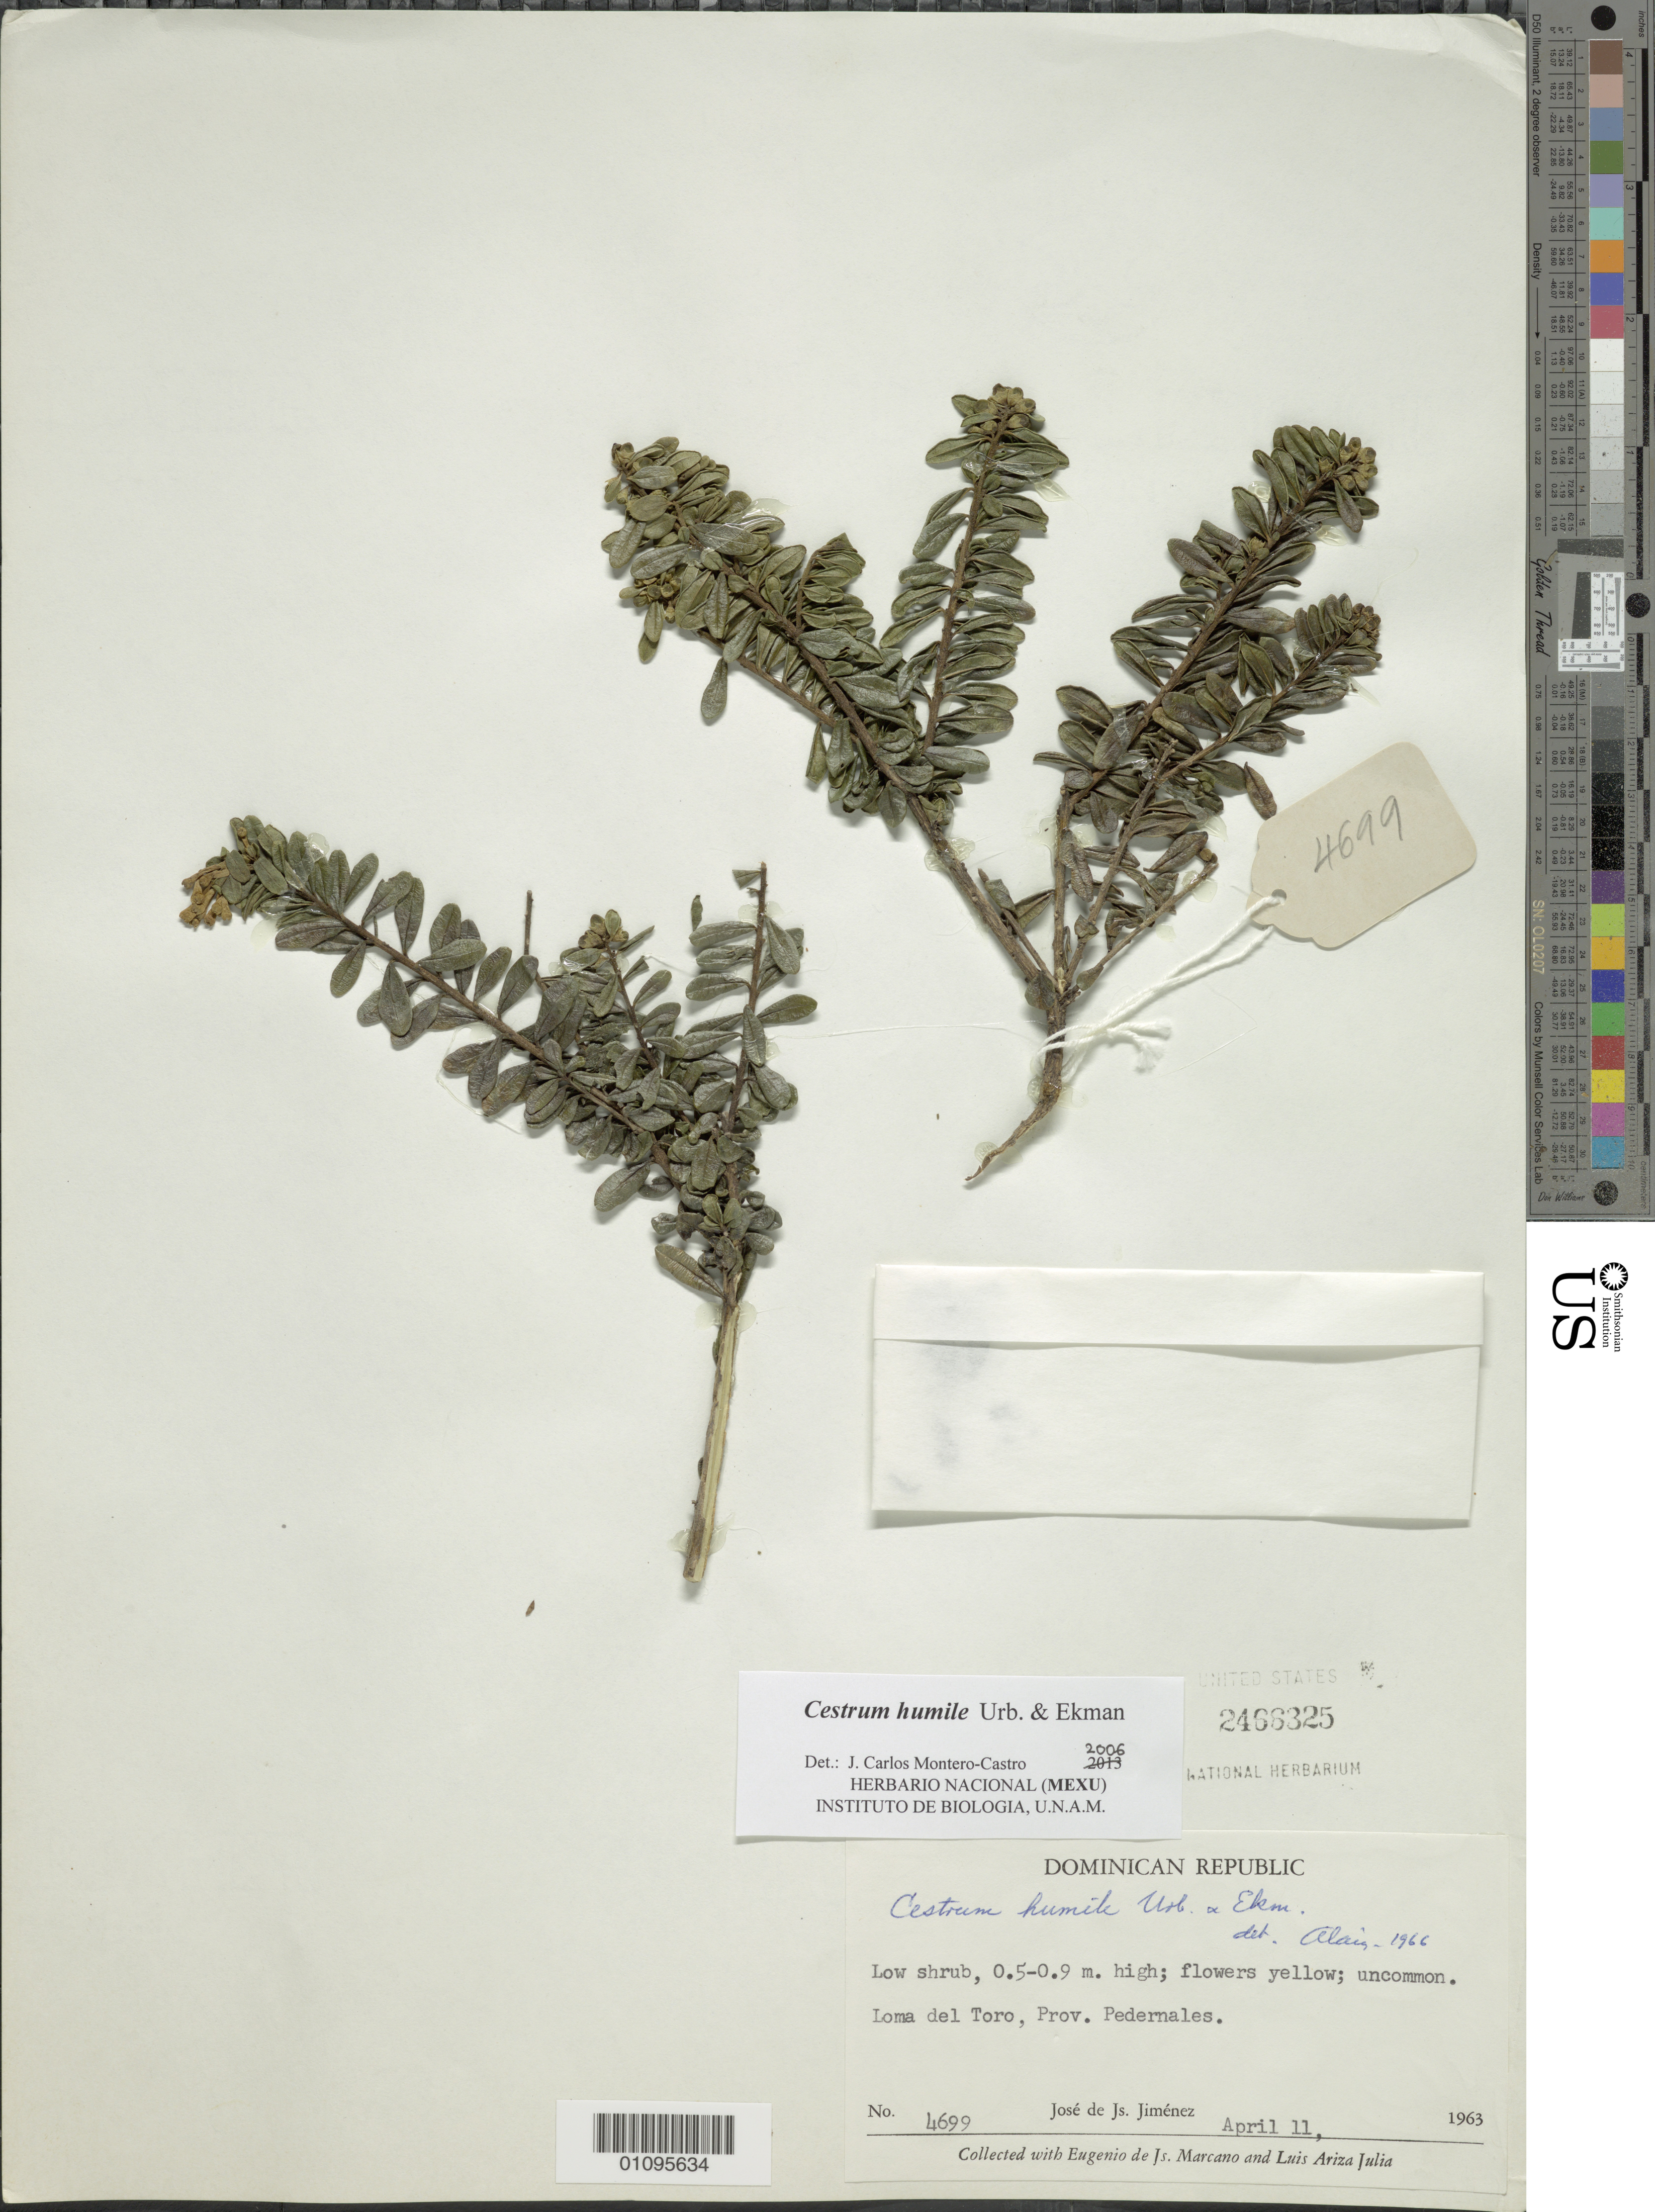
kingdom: Plantae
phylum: Tracheophyta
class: Magnoliopsida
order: Solanales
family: Solanaceae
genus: Cestrum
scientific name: Cestrum humile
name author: Urb. & Ekman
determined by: Montero-Castro, J. C.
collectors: J. J. Jiménez Almonte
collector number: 4699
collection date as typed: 11 Apr 1963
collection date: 1963-04-11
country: Dominican Republic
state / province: Pedernales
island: Hispaniola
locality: Loma del Toro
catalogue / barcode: US 2466325